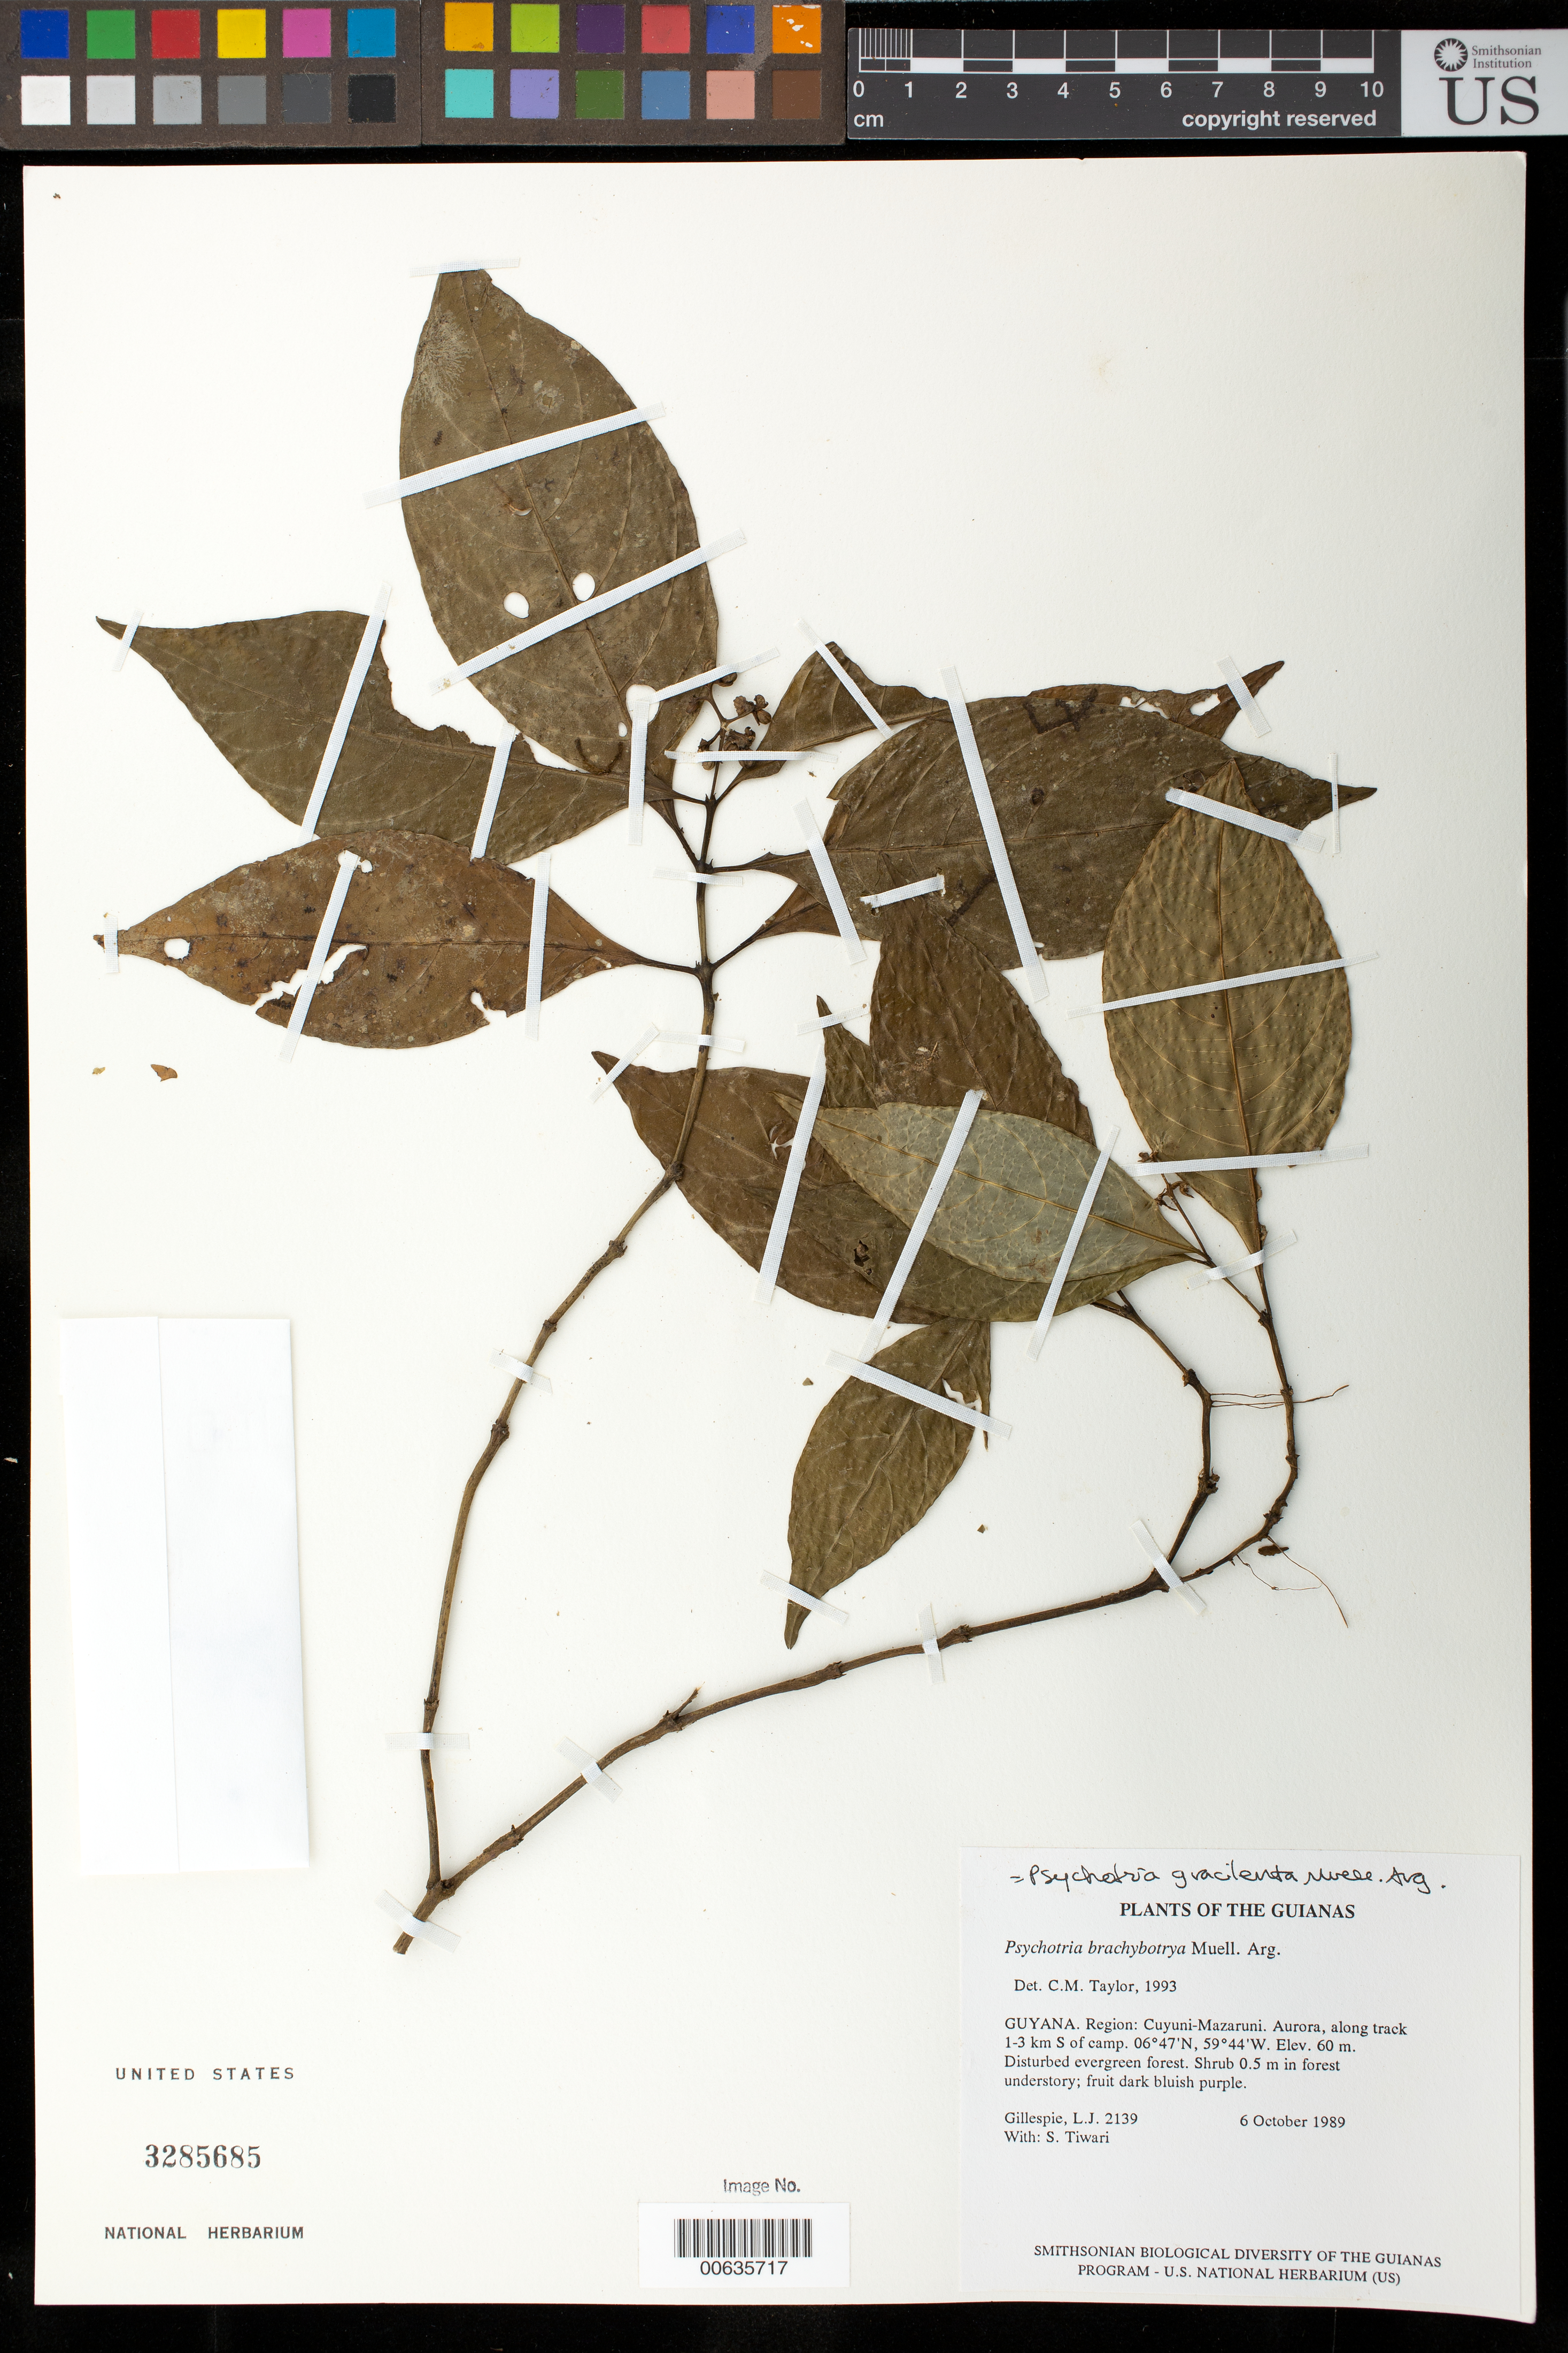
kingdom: Plantae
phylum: Tracheophyta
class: Magnoliopsida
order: Gentianales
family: Rubiaceae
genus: Palicourea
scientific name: Palicourea gracilenta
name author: (Müll. Arg.) Delprete & J.H. Kirkbr.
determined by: Kirkbride, J. H., Jr.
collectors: L. J. Gillespie & S. Tiwari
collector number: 2139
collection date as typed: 6 October 1989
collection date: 1989-10-06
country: Guyana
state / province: Cuyuni-Mazaruni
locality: Aurora, along track 1-3 km S of camp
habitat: Disturbed evergreen forest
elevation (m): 60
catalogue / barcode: US 3285685